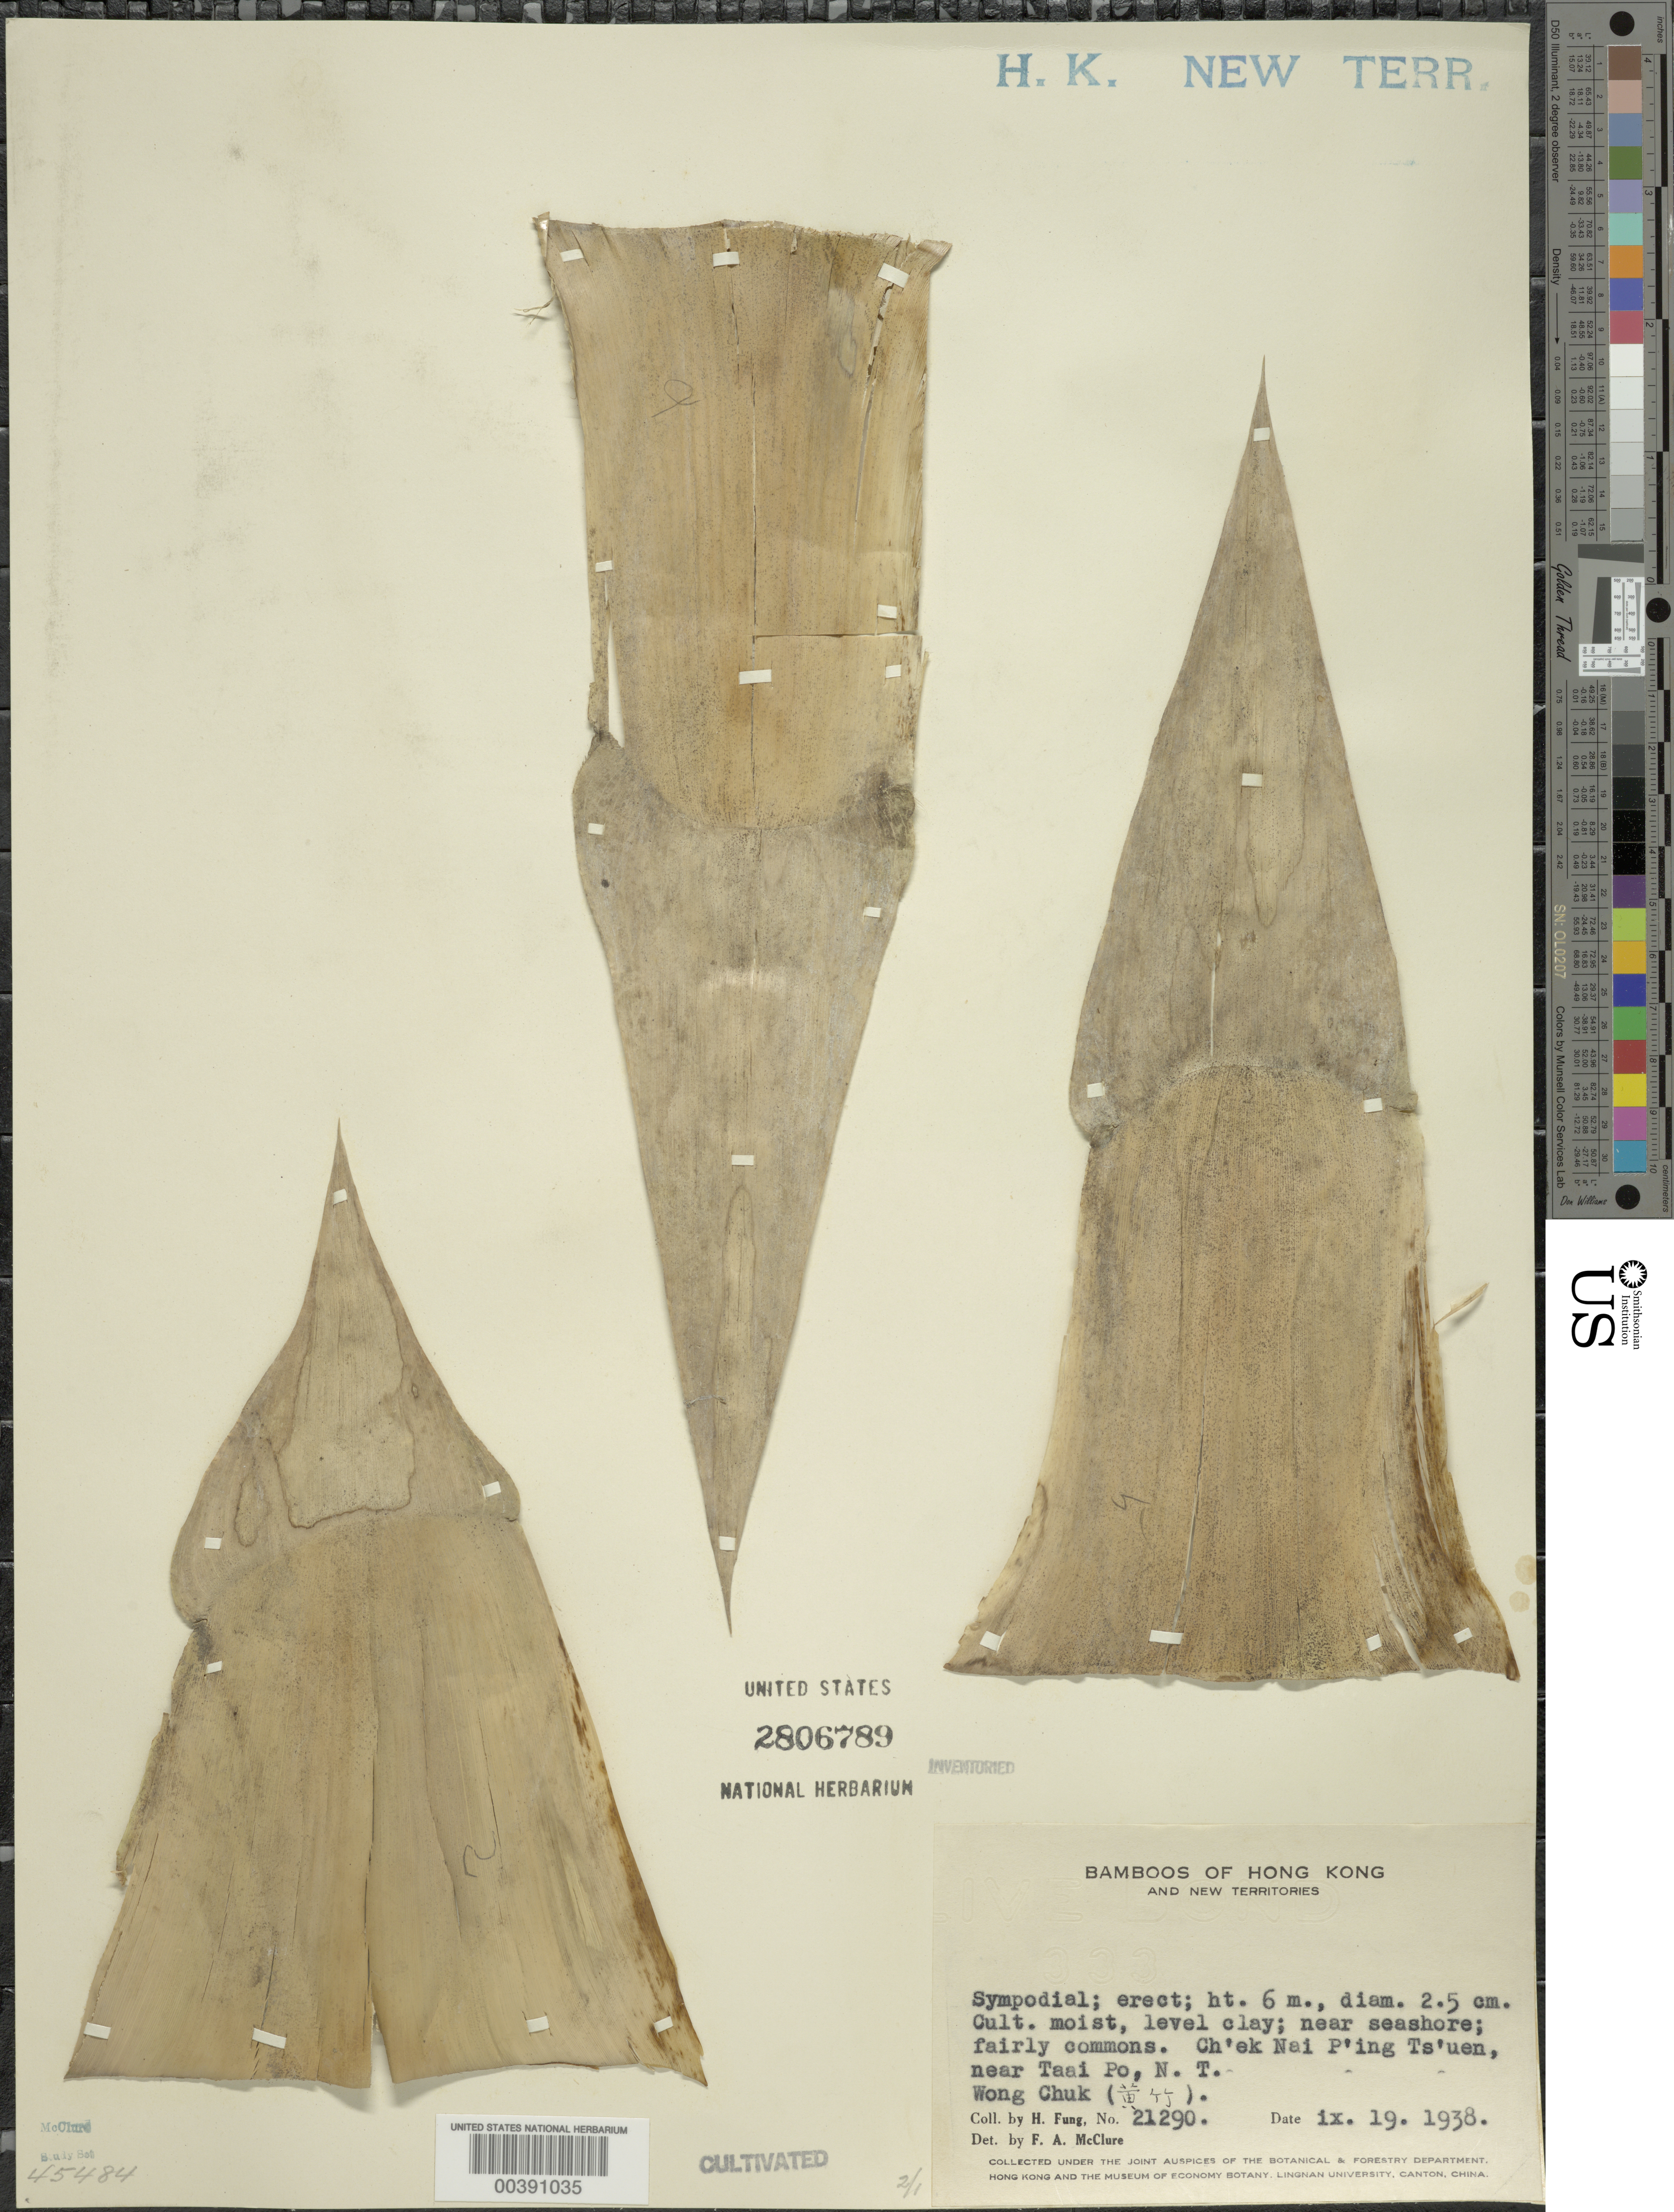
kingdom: Plantae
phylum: Tracheophyta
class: Liliopsida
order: Poales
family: Poaceae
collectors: H. L. Fung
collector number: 21290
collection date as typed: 19 Sep 1938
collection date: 1938-09-19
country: China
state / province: Hong Kong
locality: Taai po, ch'ek nai p'ing t'uen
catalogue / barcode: US 2806789